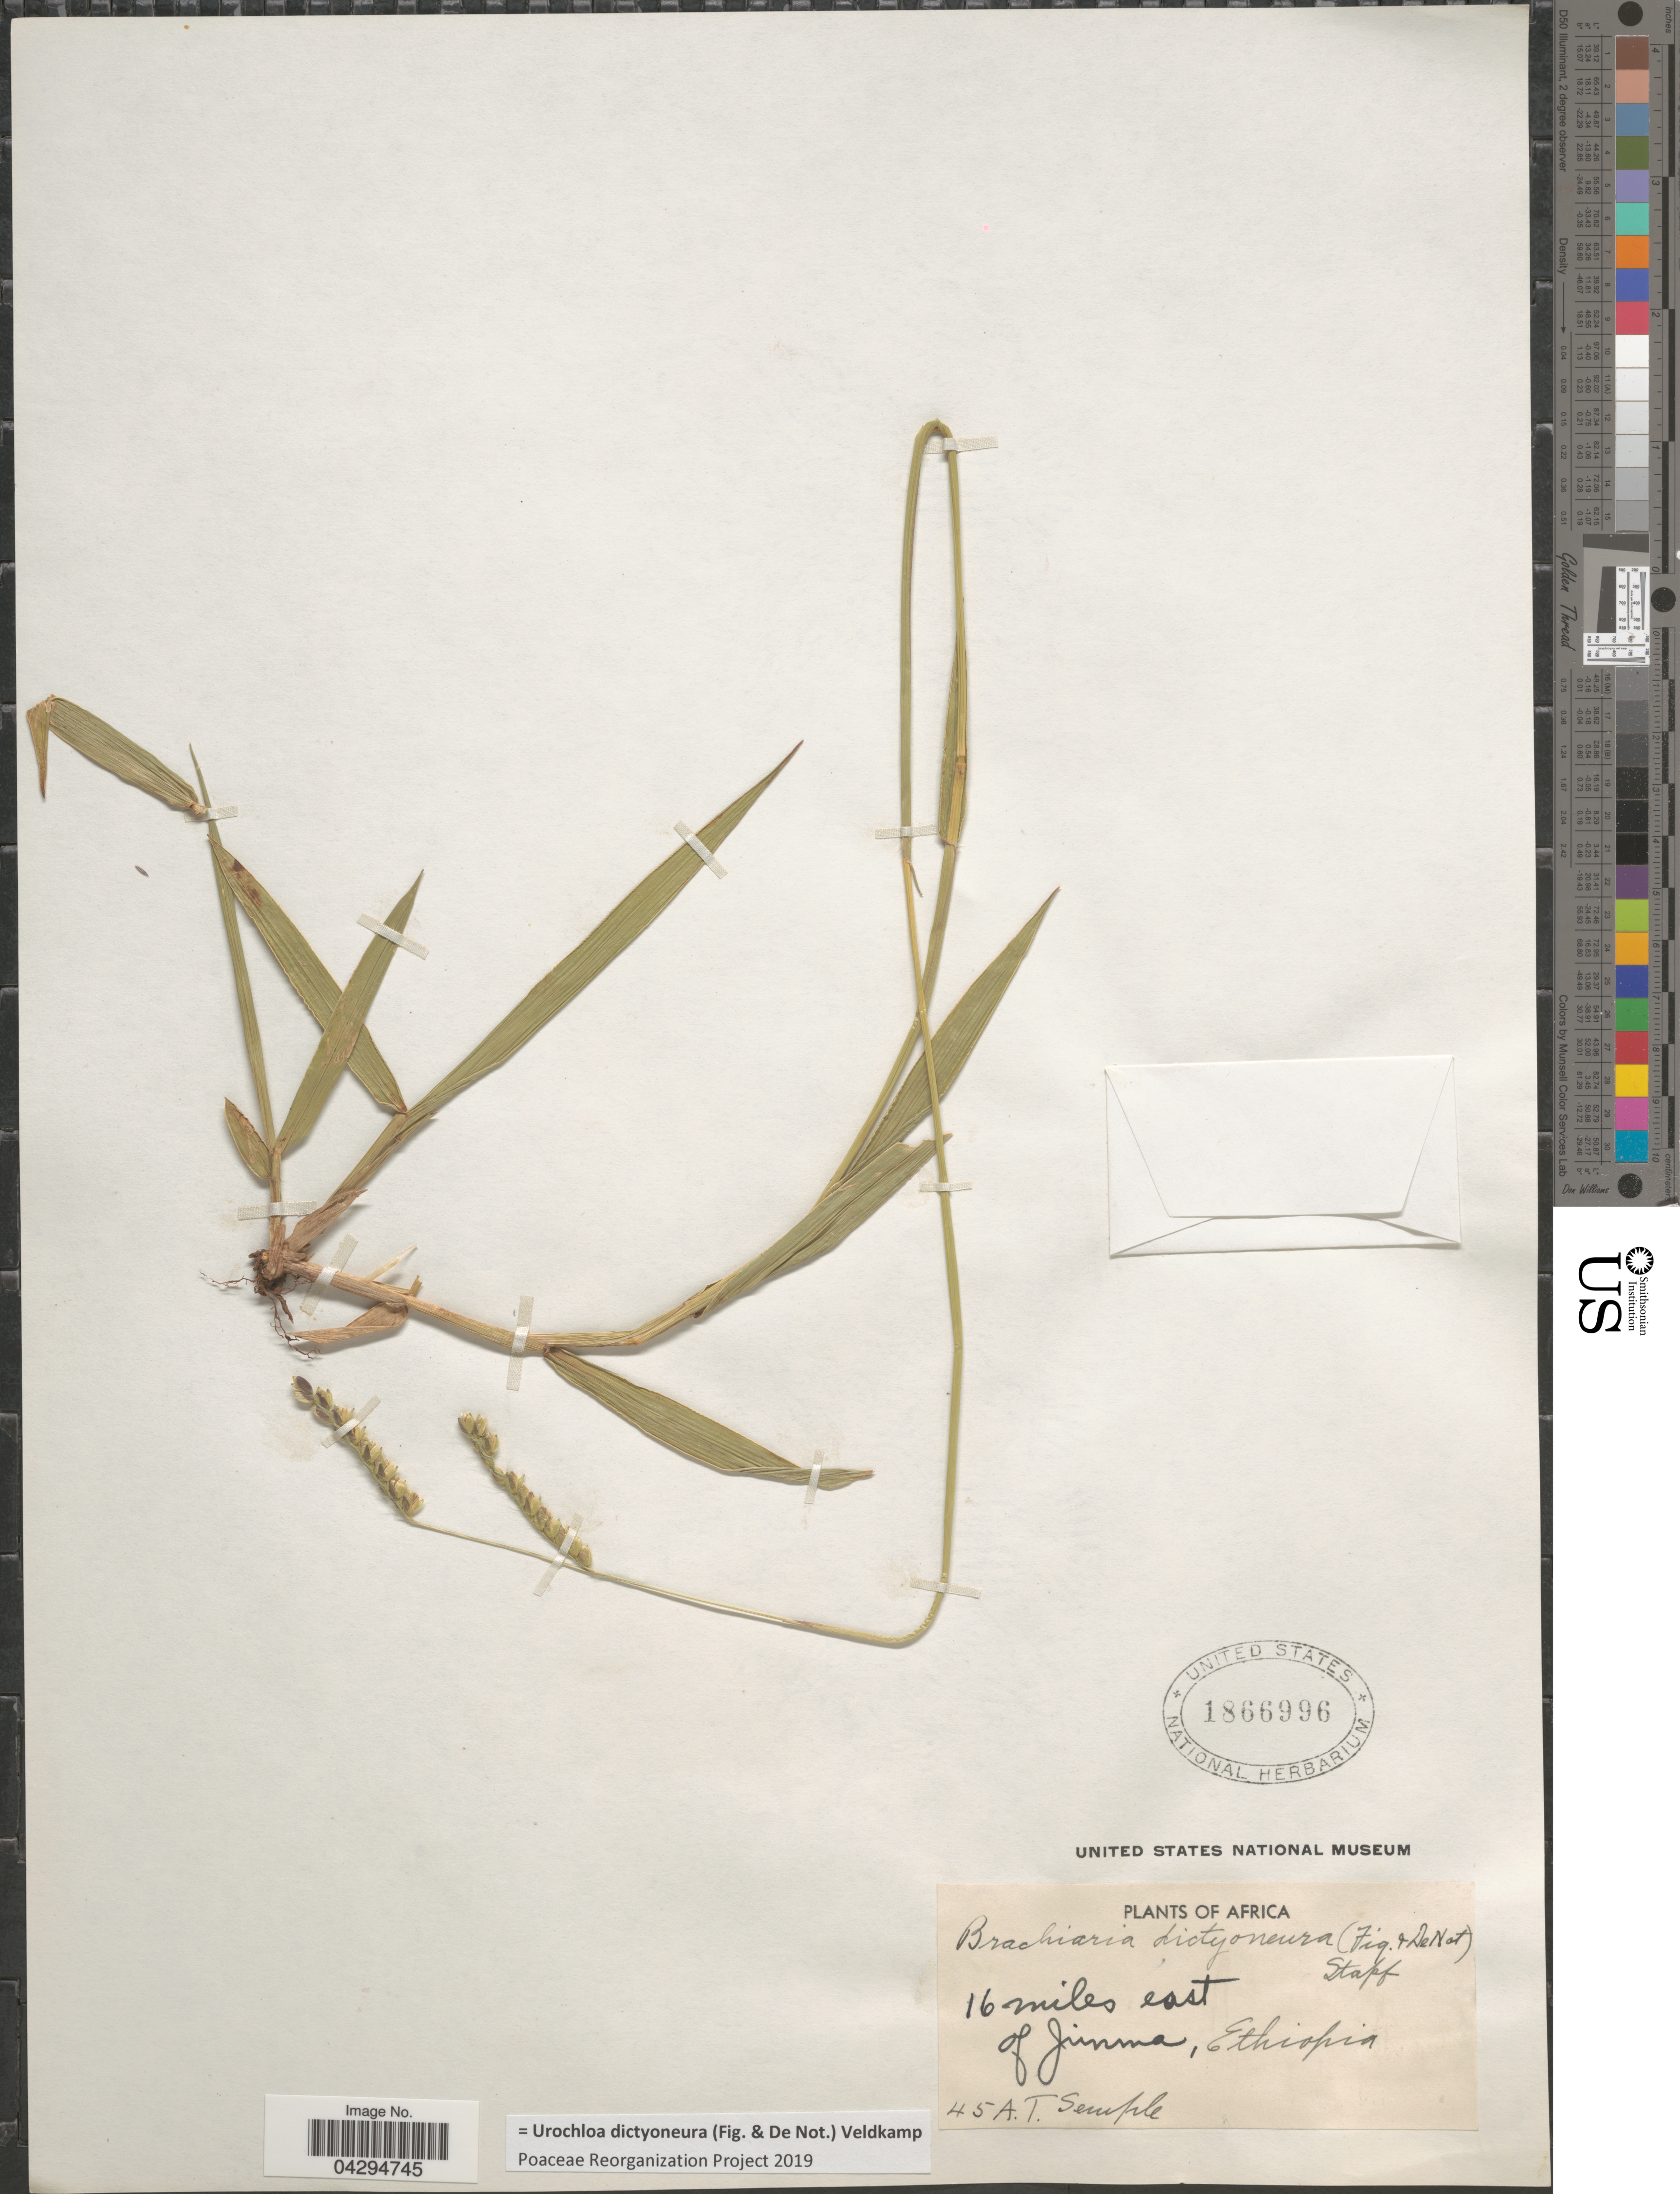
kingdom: Plantae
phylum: Tracheophyta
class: Liliopsida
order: Poales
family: Poaceae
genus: Urochloa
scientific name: Urochloa dictyoneura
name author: (Fig. & De Not.) Veldkamp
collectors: A. Semple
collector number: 45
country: Ethiopia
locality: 16 miles east of Jimma.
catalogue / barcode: US 1866996